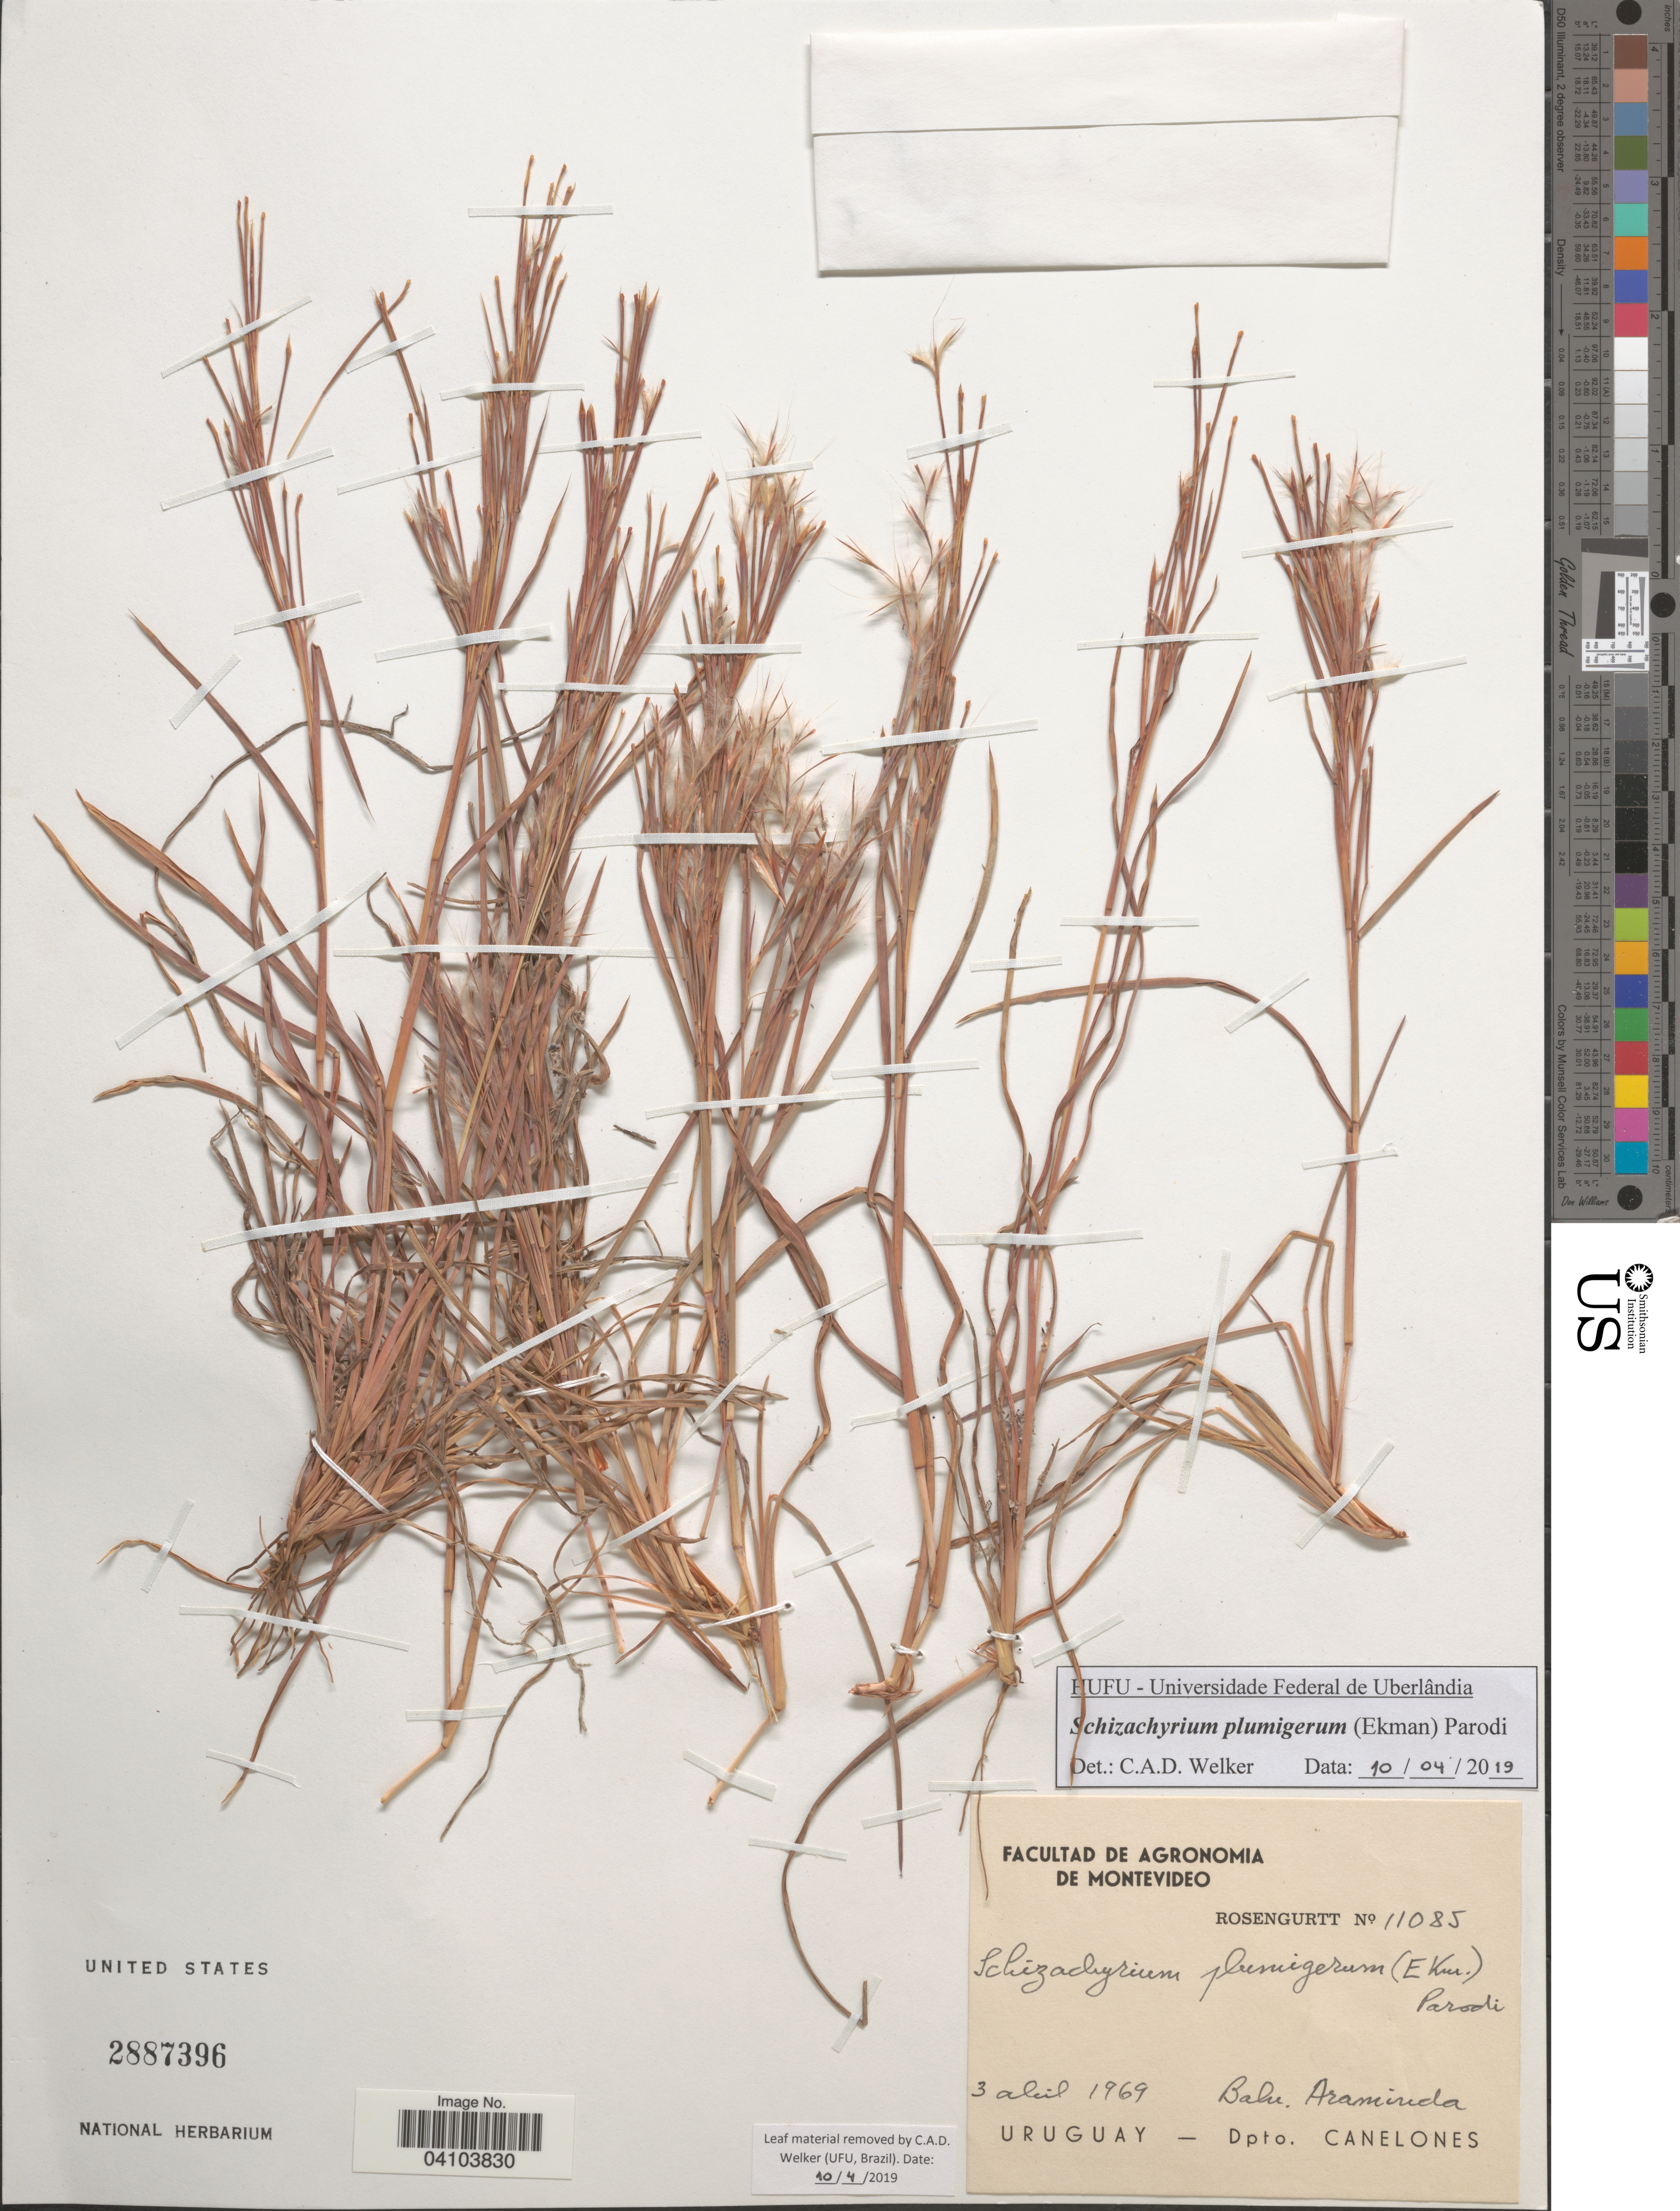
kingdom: Plantae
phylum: Tracheophyta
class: Liliopsida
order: Poales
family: Poaceae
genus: Schizachyrium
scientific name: Schizachyrium condensatum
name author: (Kunth) Nees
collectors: Rosengurtt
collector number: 11085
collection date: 1969-04-03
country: Uruguay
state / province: Canelones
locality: Baln. Araminda. Dpto. Canelones.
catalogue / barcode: US 2887396